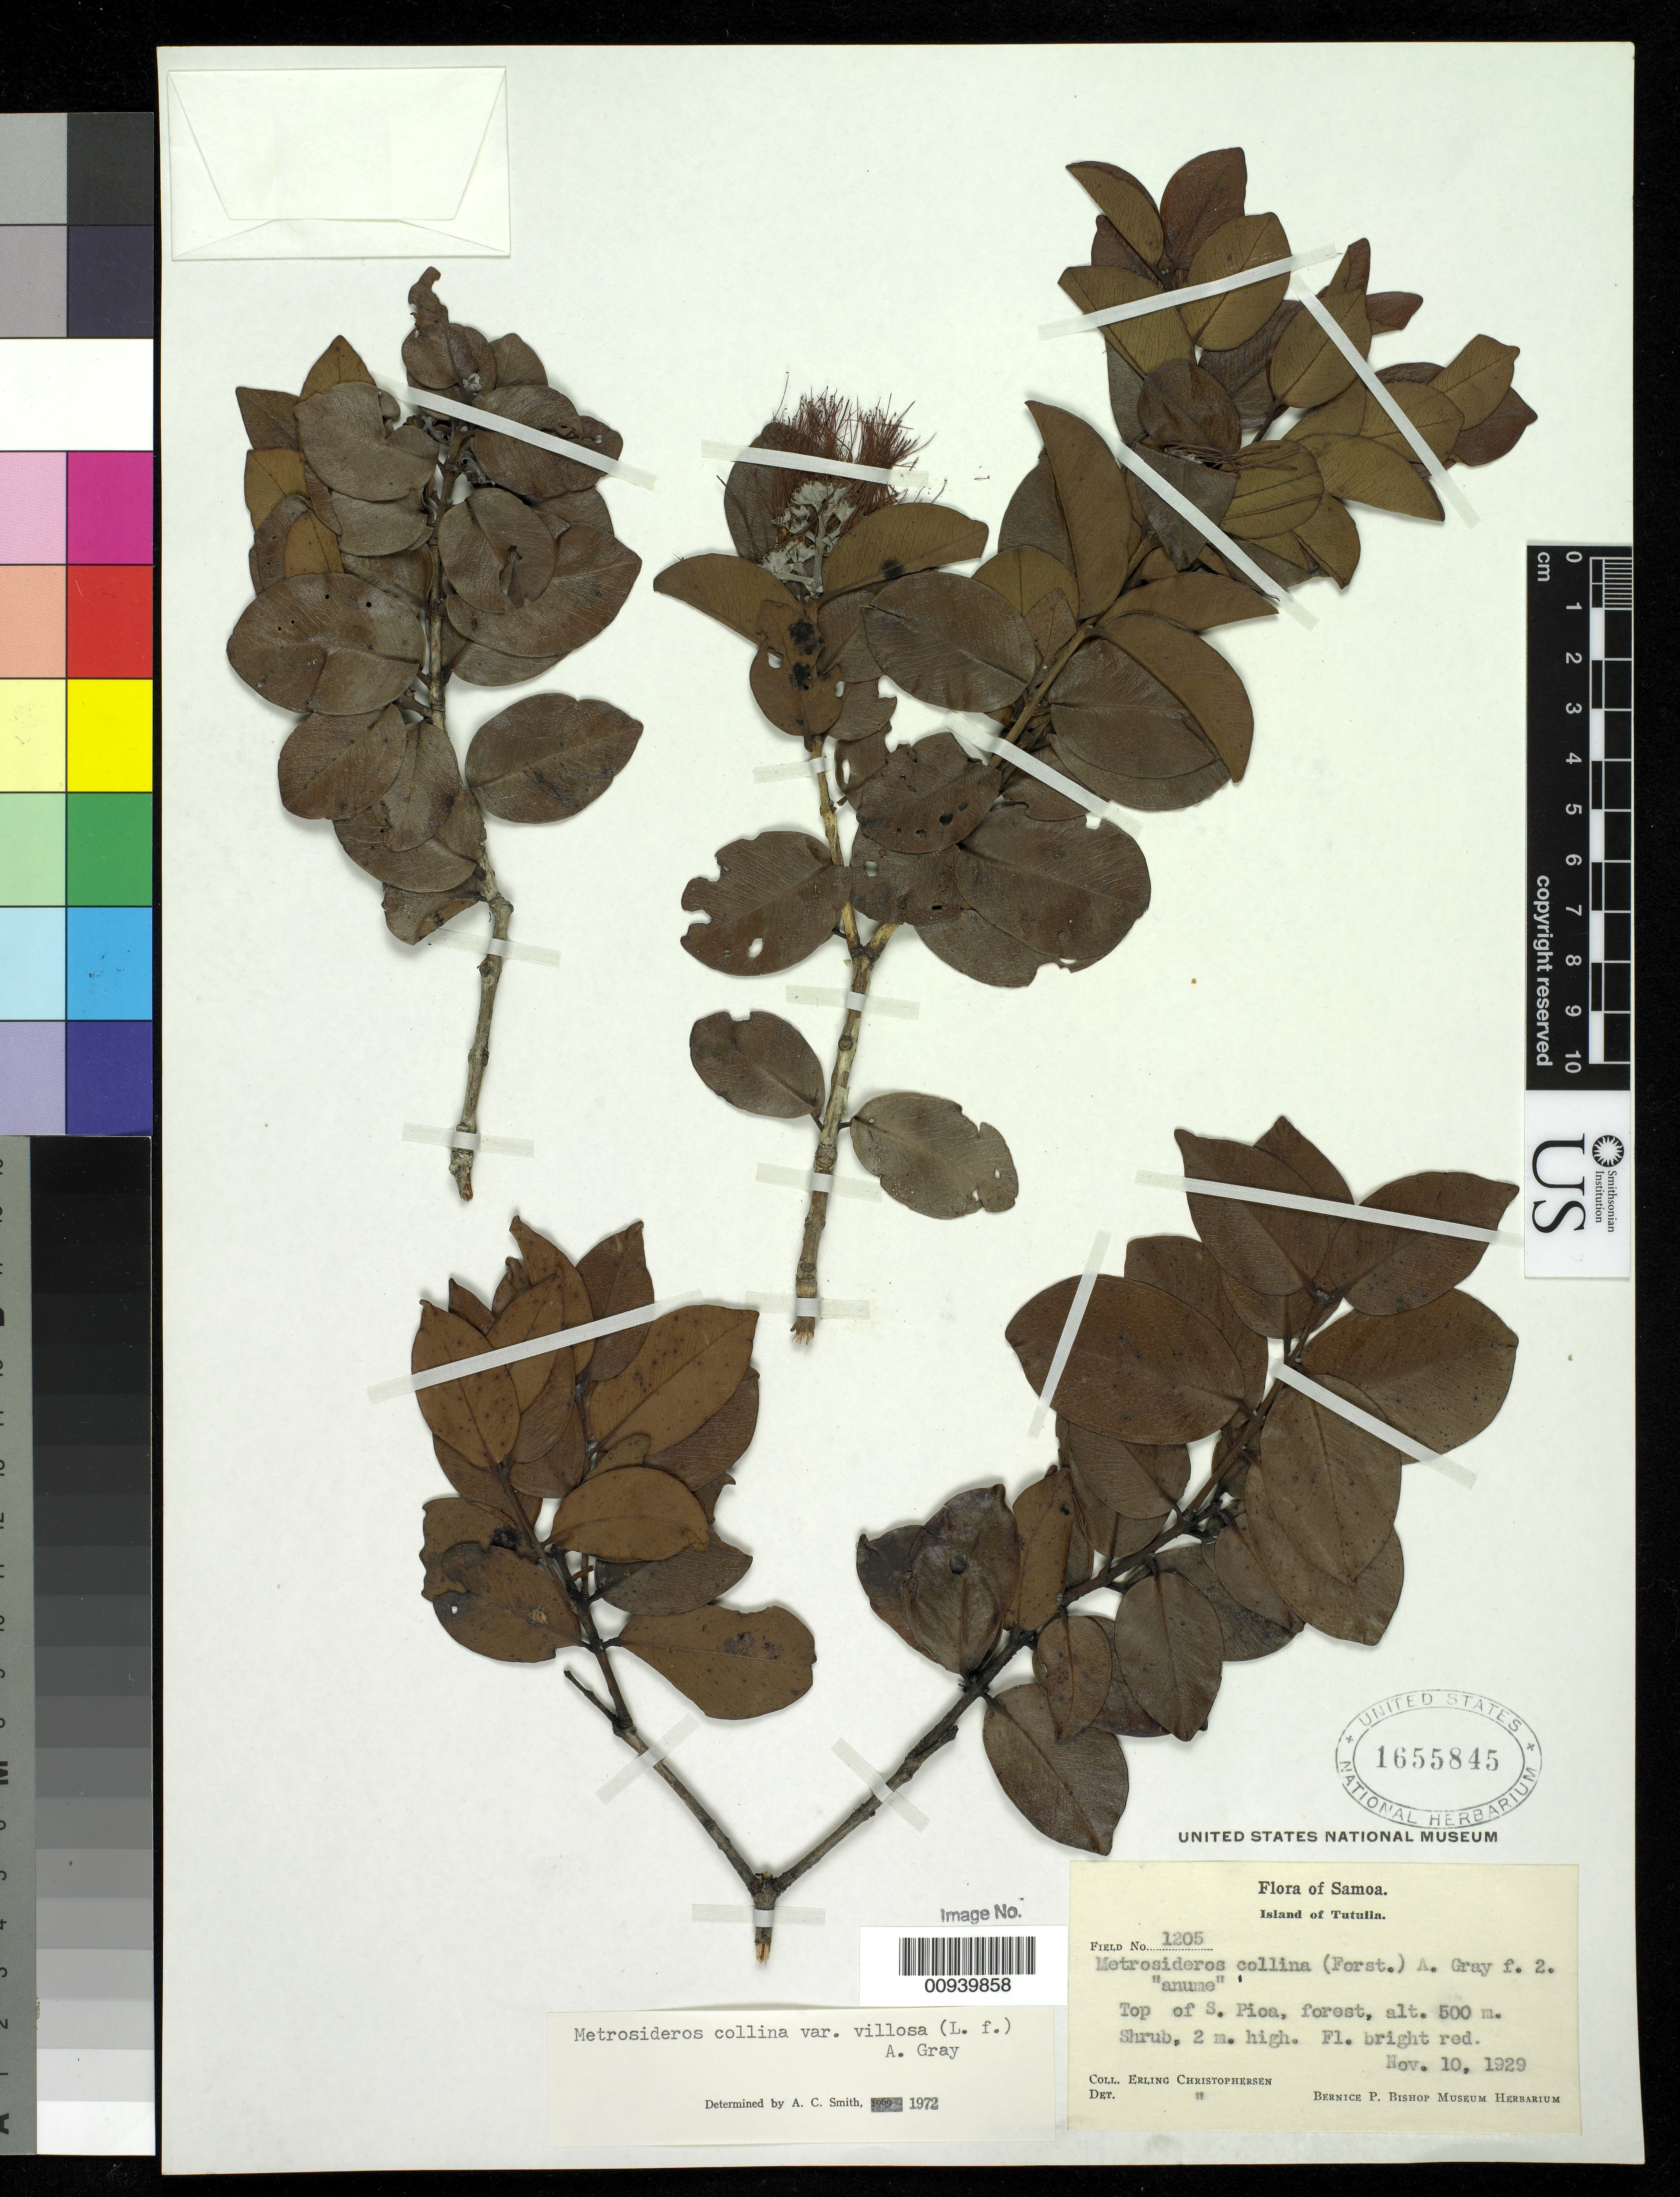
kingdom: Plantae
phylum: Tracheophyta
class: Magnoliopsida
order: Myrtales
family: Myrtaceae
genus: Metrosideros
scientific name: Metrosideros collina var. villosa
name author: (L. f.) A. Gray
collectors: E. Christophersen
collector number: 1205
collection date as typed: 10 Nov 1929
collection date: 1929-11-10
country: American Samoa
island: Tutua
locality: Top of S. Pioa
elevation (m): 500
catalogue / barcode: US 1655845